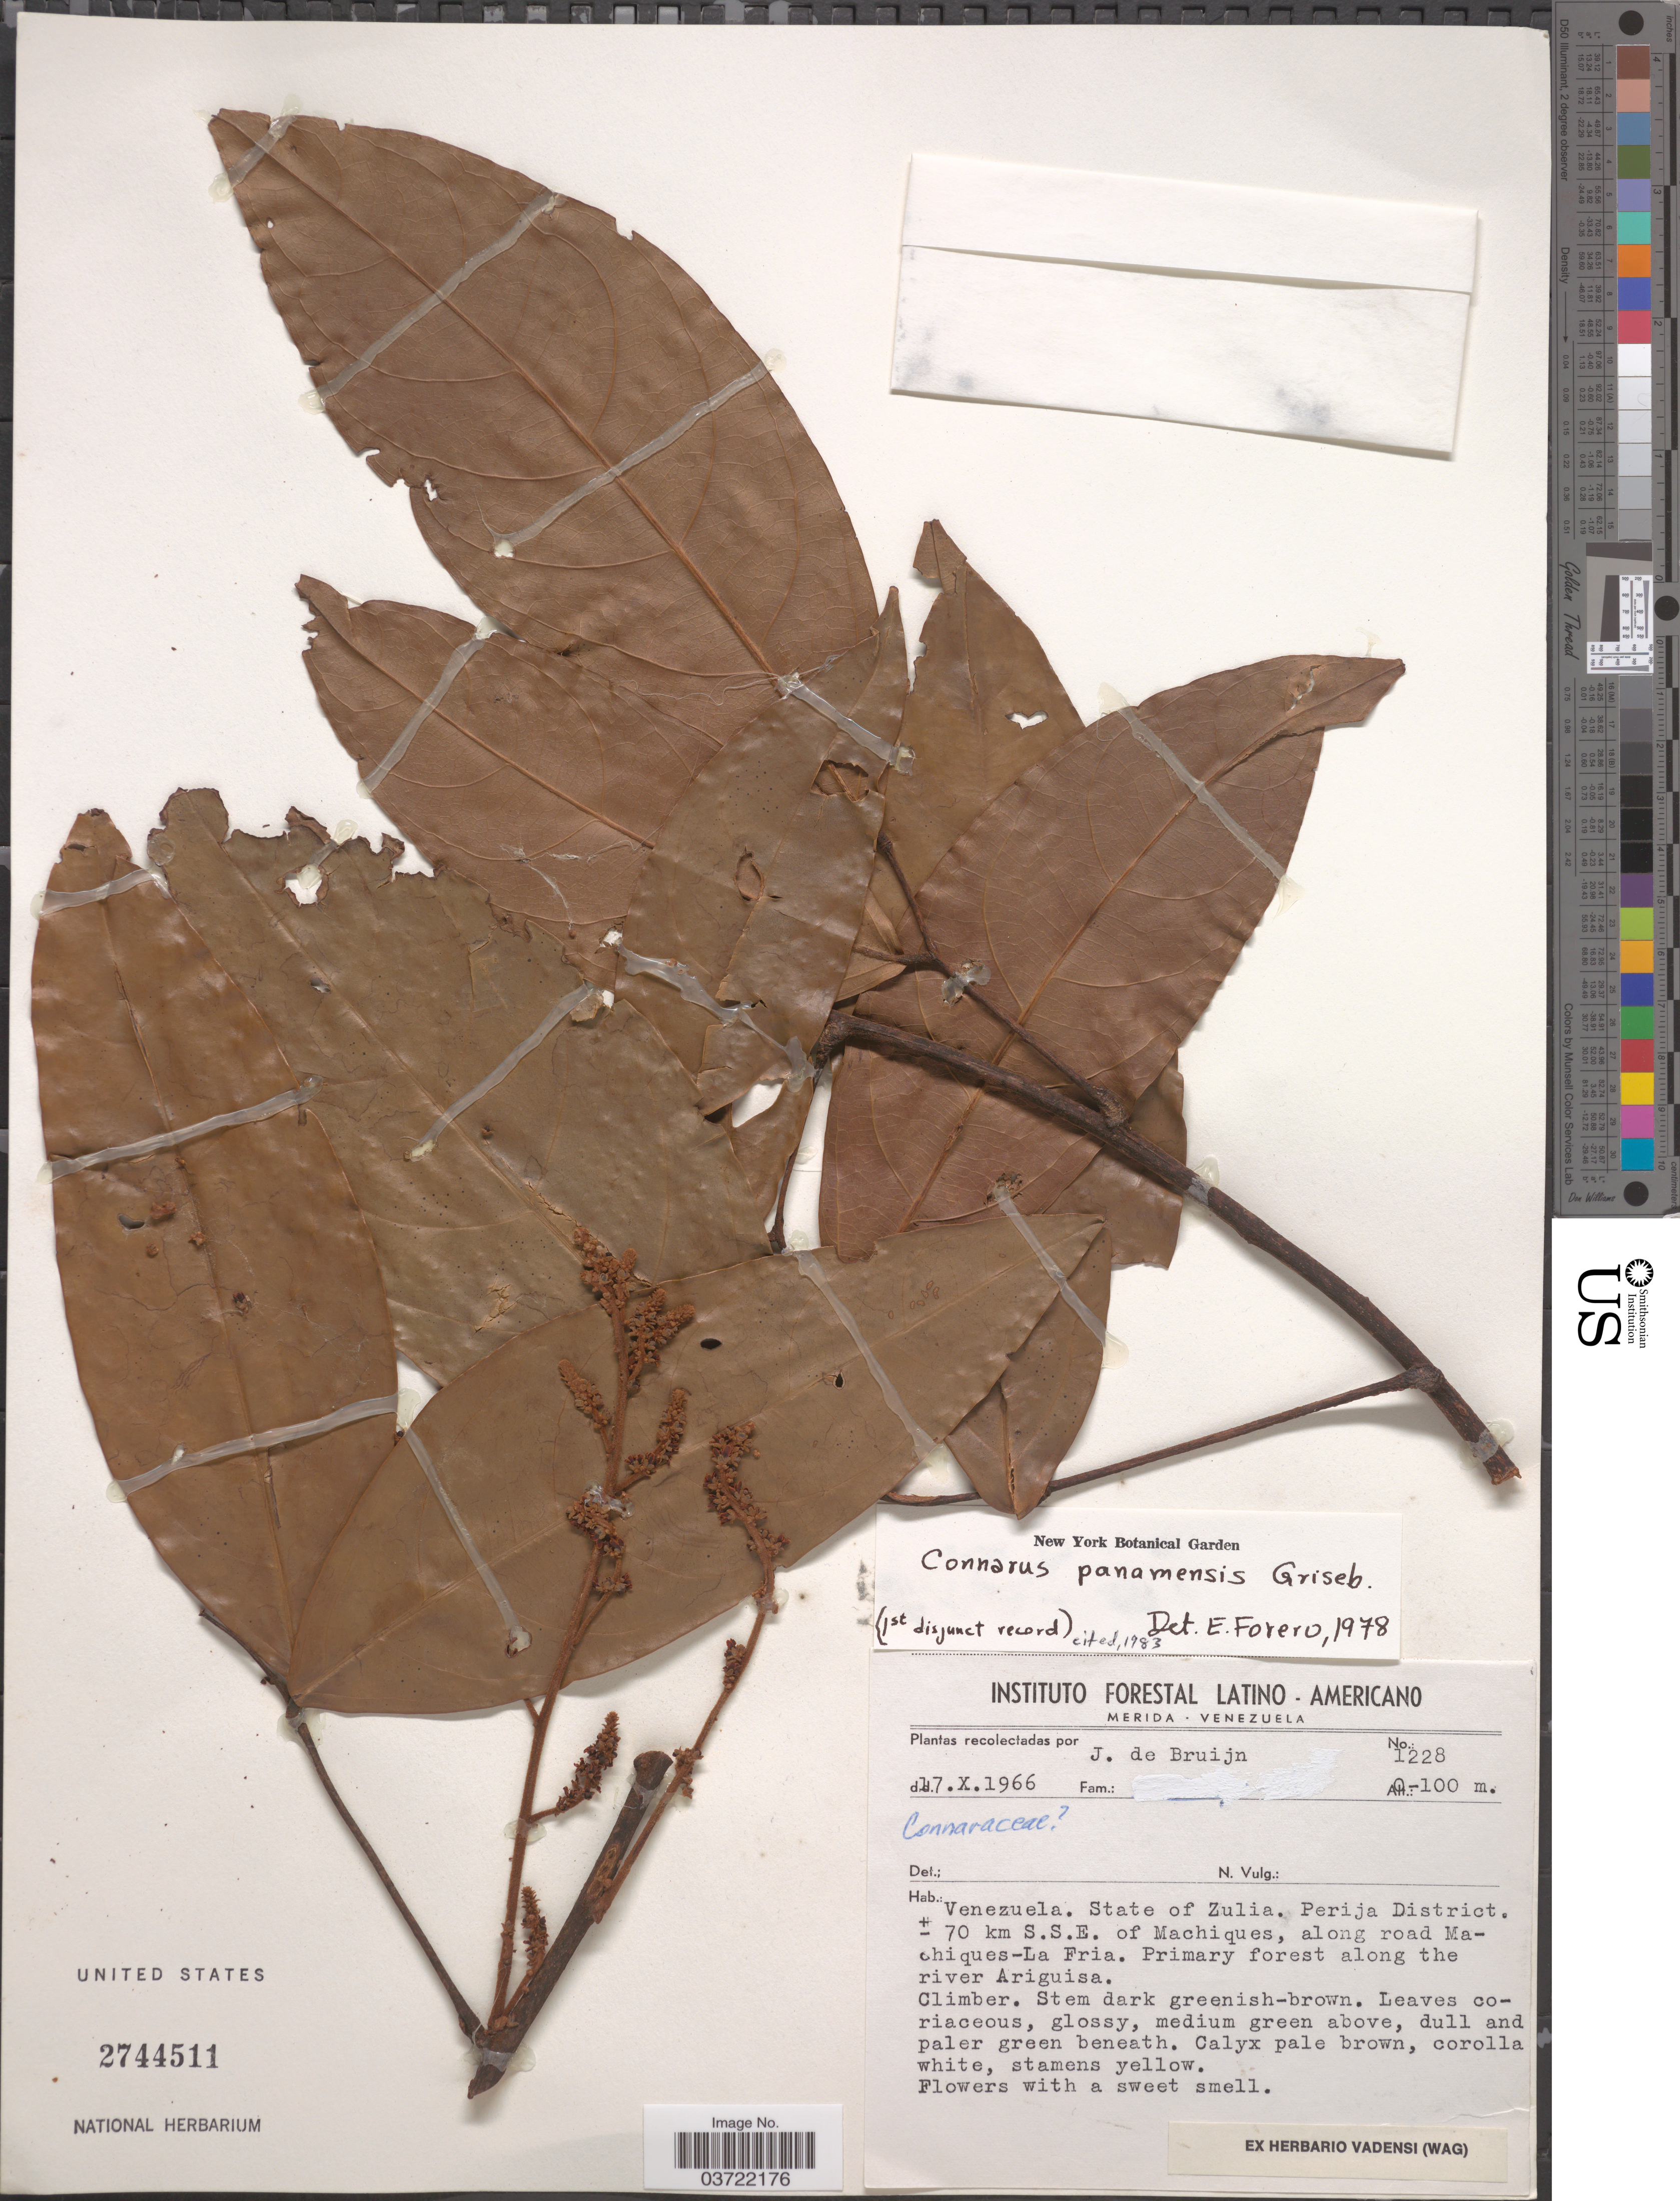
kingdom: Plantae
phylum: Tracheophyta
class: Magnoliopsida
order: Oxalidales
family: Connaraceae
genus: Connarus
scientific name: Connarus panamensis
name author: Turcz.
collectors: J. Bruijn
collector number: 1228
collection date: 1966-10-17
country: Venezuela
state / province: Zulia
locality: Perija District. ± 70 km S.S.E. of Machiques, along road Machiques-La Fria. Along the river Ariguisa.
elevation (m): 0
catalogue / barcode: US 2744511